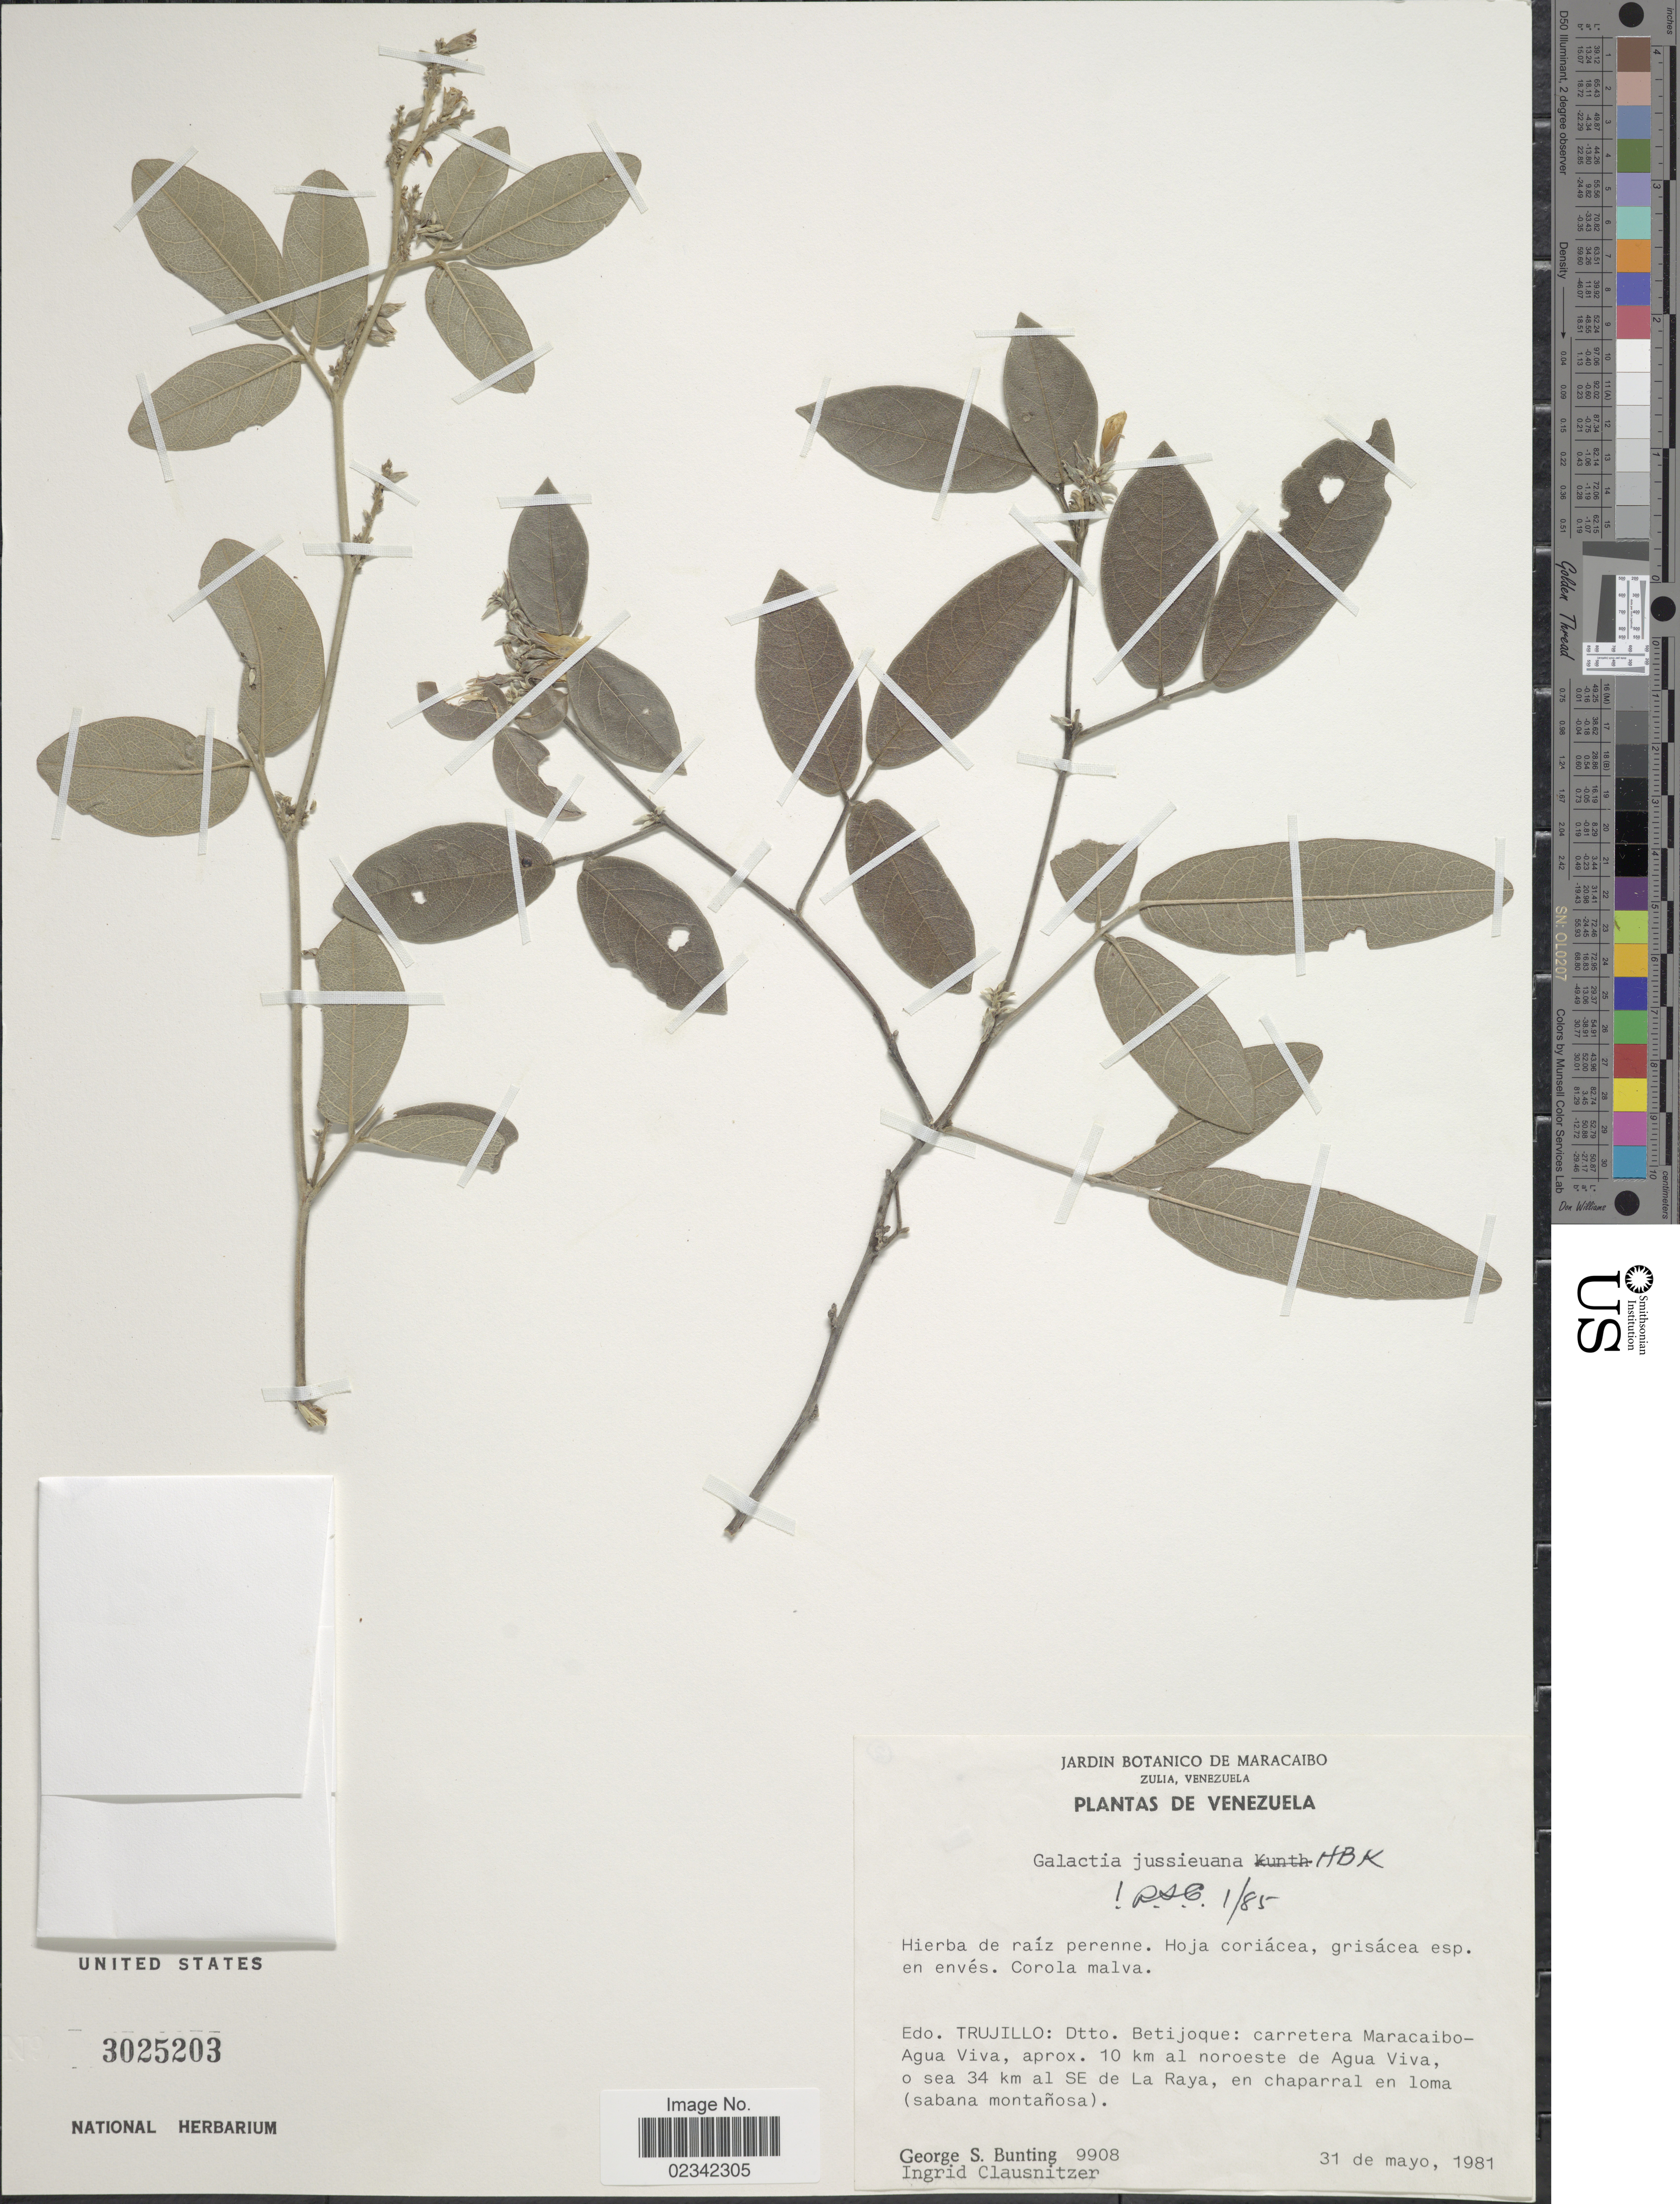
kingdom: Plantae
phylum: Tracheophyta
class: Magnoliopsida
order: Fabales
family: Fabaceae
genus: Galactia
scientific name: Galactia jussiaeana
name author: Kunth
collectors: G. S. Bunting & I. Clausnitzer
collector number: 9908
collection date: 1981-05-31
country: Venezuela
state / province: Trujillo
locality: Dtto. Betijoque: carrtera Maracaibo Agua Viva, approx. 10 km al noroeste de Agua Viva, o sea 34 km al SE de La Raya, en chaparral en lom (sabana montanosa)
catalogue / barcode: US 3025203